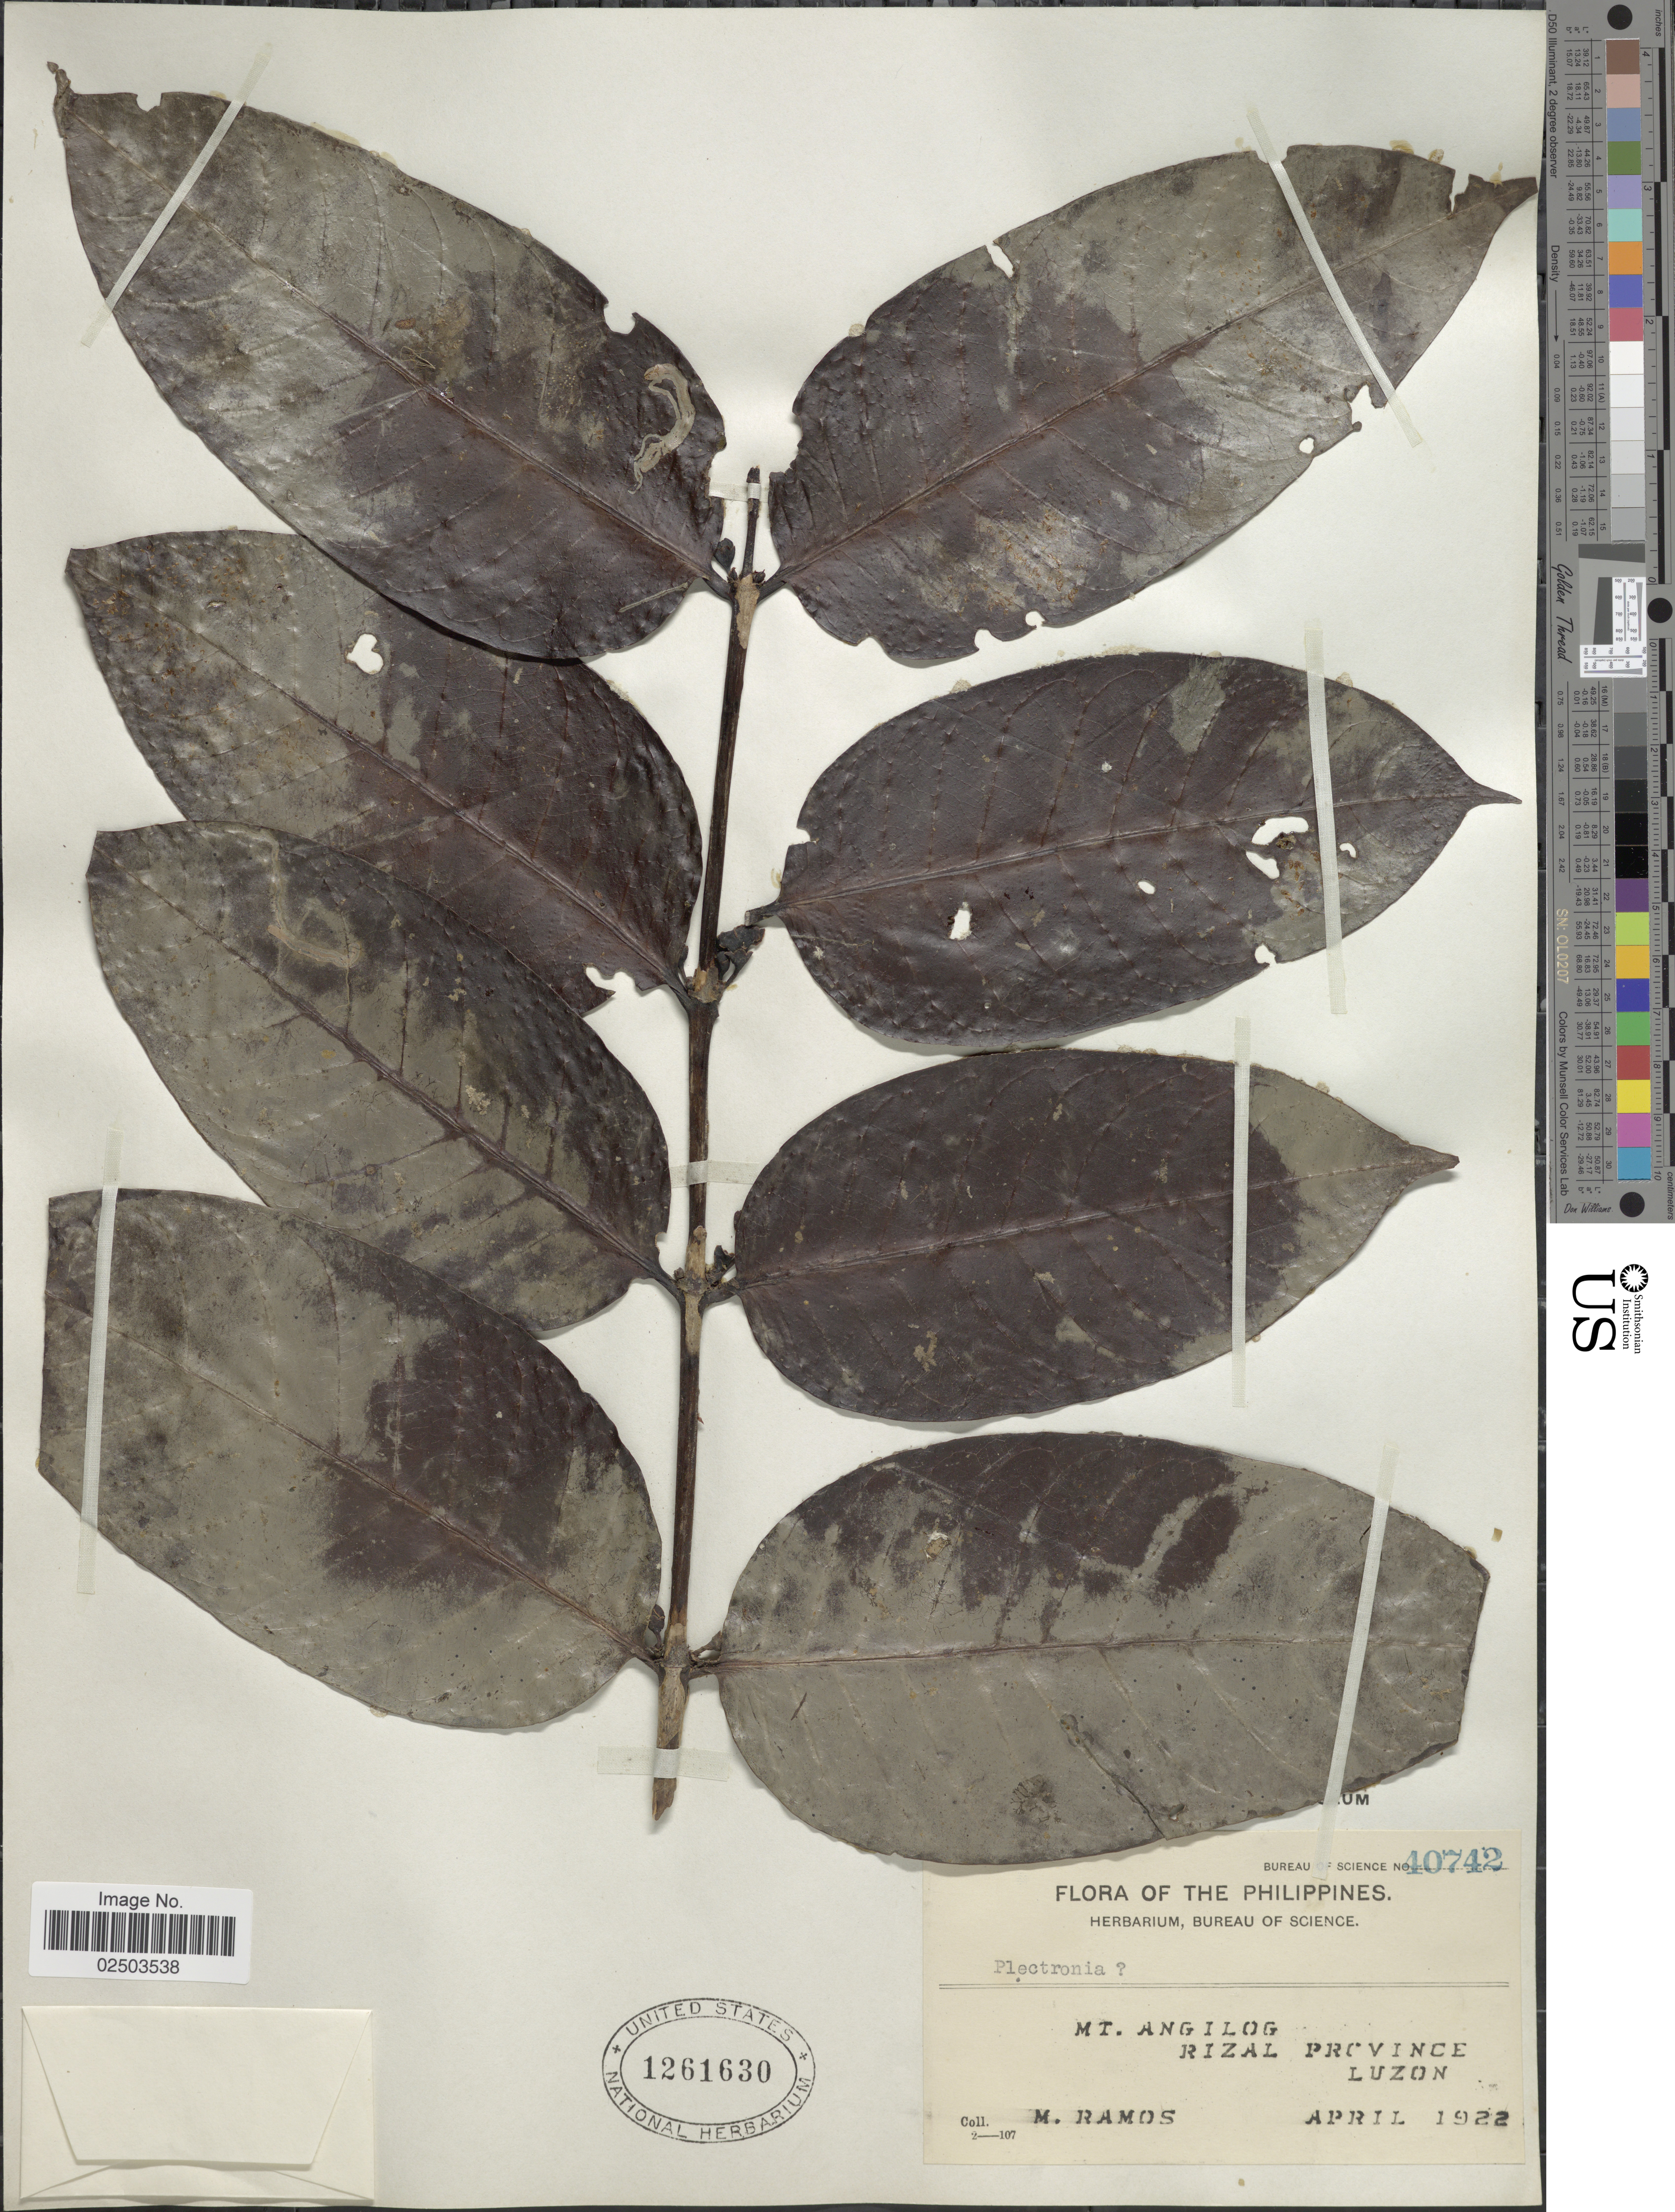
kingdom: Plantae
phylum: Tracheophyta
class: Magnoliopsida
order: Gentianales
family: Rubiaceae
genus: Bridsonia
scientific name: Bridsonia chamaedendrum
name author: (Kuntze) Verstraete & A.E. van Wyk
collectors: M. Ramos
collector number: Bureau of Science 40742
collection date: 1922-04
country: Philippines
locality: Mt. Angilog, Rizal Province, Luzon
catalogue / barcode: US 1261630